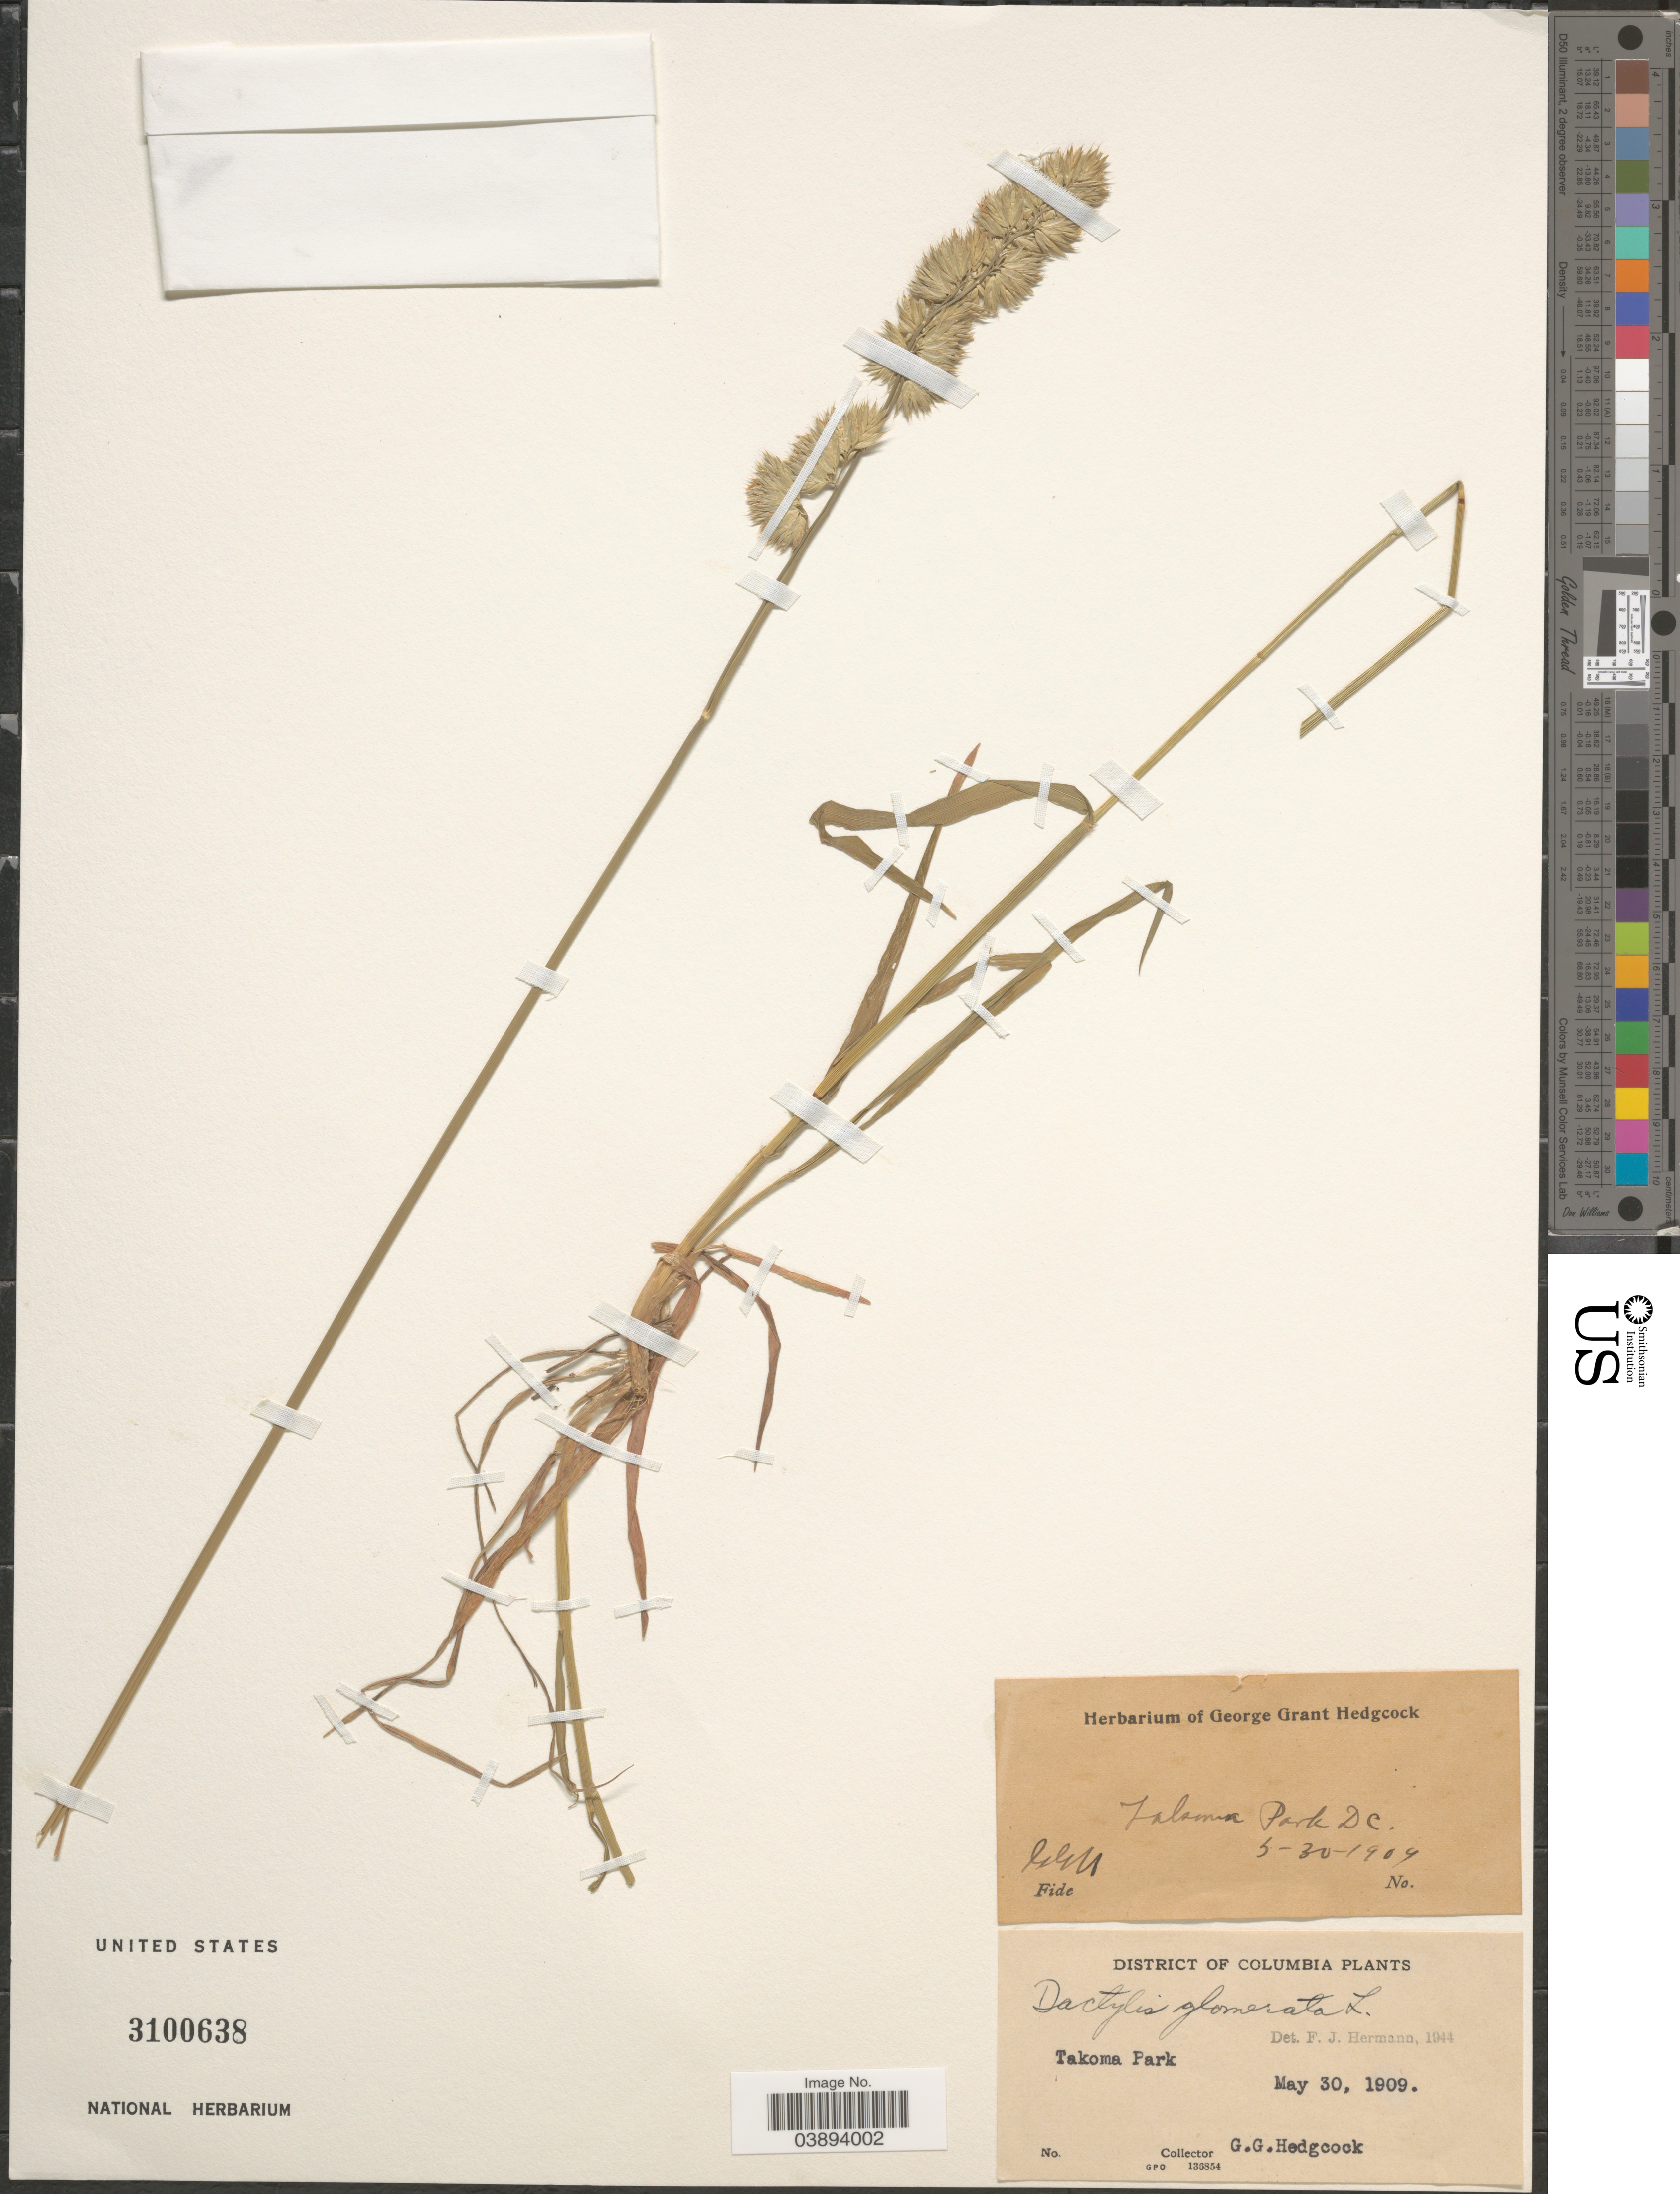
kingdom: Plantae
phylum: Tracheophyta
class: Liliopsida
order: Poales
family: Poaceae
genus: Dactylis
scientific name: Dactylis glomerata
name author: L.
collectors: G. Hedgcock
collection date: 1909-05-30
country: United States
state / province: District of Columbia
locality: Takoma Park.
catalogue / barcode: US 3100638